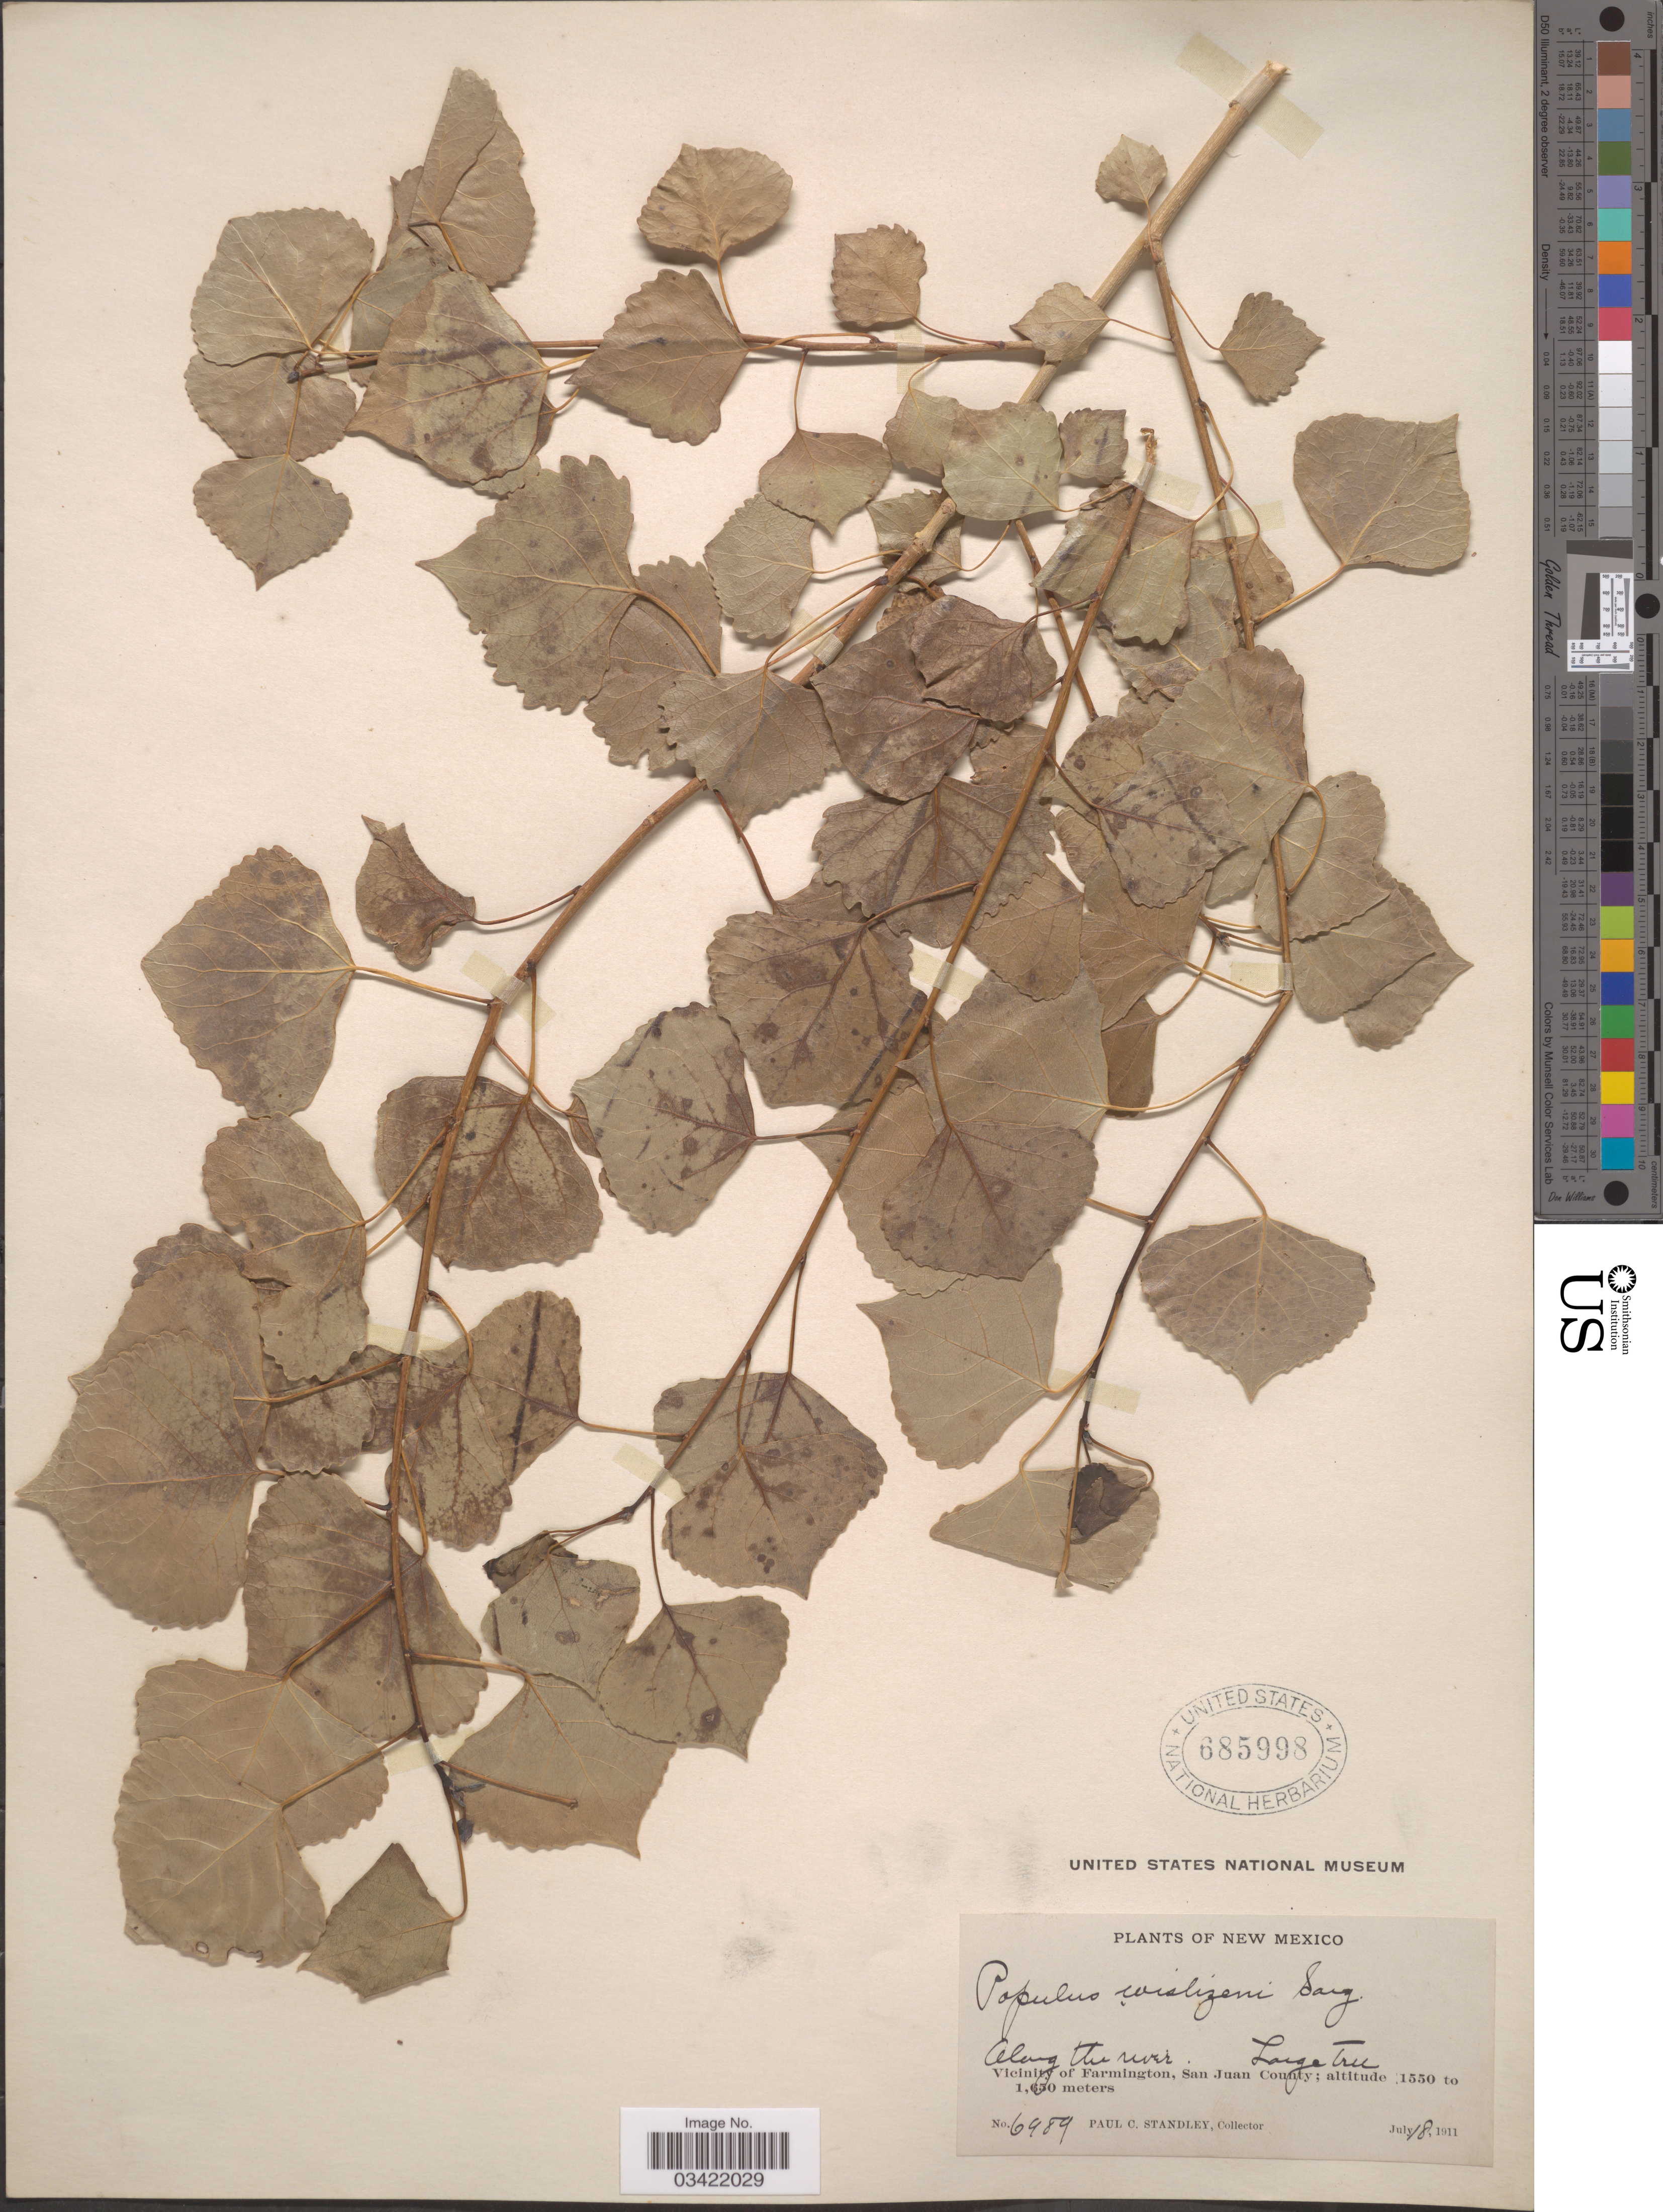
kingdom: Plantae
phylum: Tracheophyta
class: Magnoliopsida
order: Malpighiales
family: Salicaceae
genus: Populus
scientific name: Populus deltoides subsp. wislizeni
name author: (S. Watson) Eckenw.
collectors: P. C. Standley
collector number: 6989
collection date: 1911-07-18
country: United States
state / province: New Mexico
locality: Along the river. Vicinity of Farmington, San Juan County.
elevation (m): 1550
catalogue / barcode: US 685998